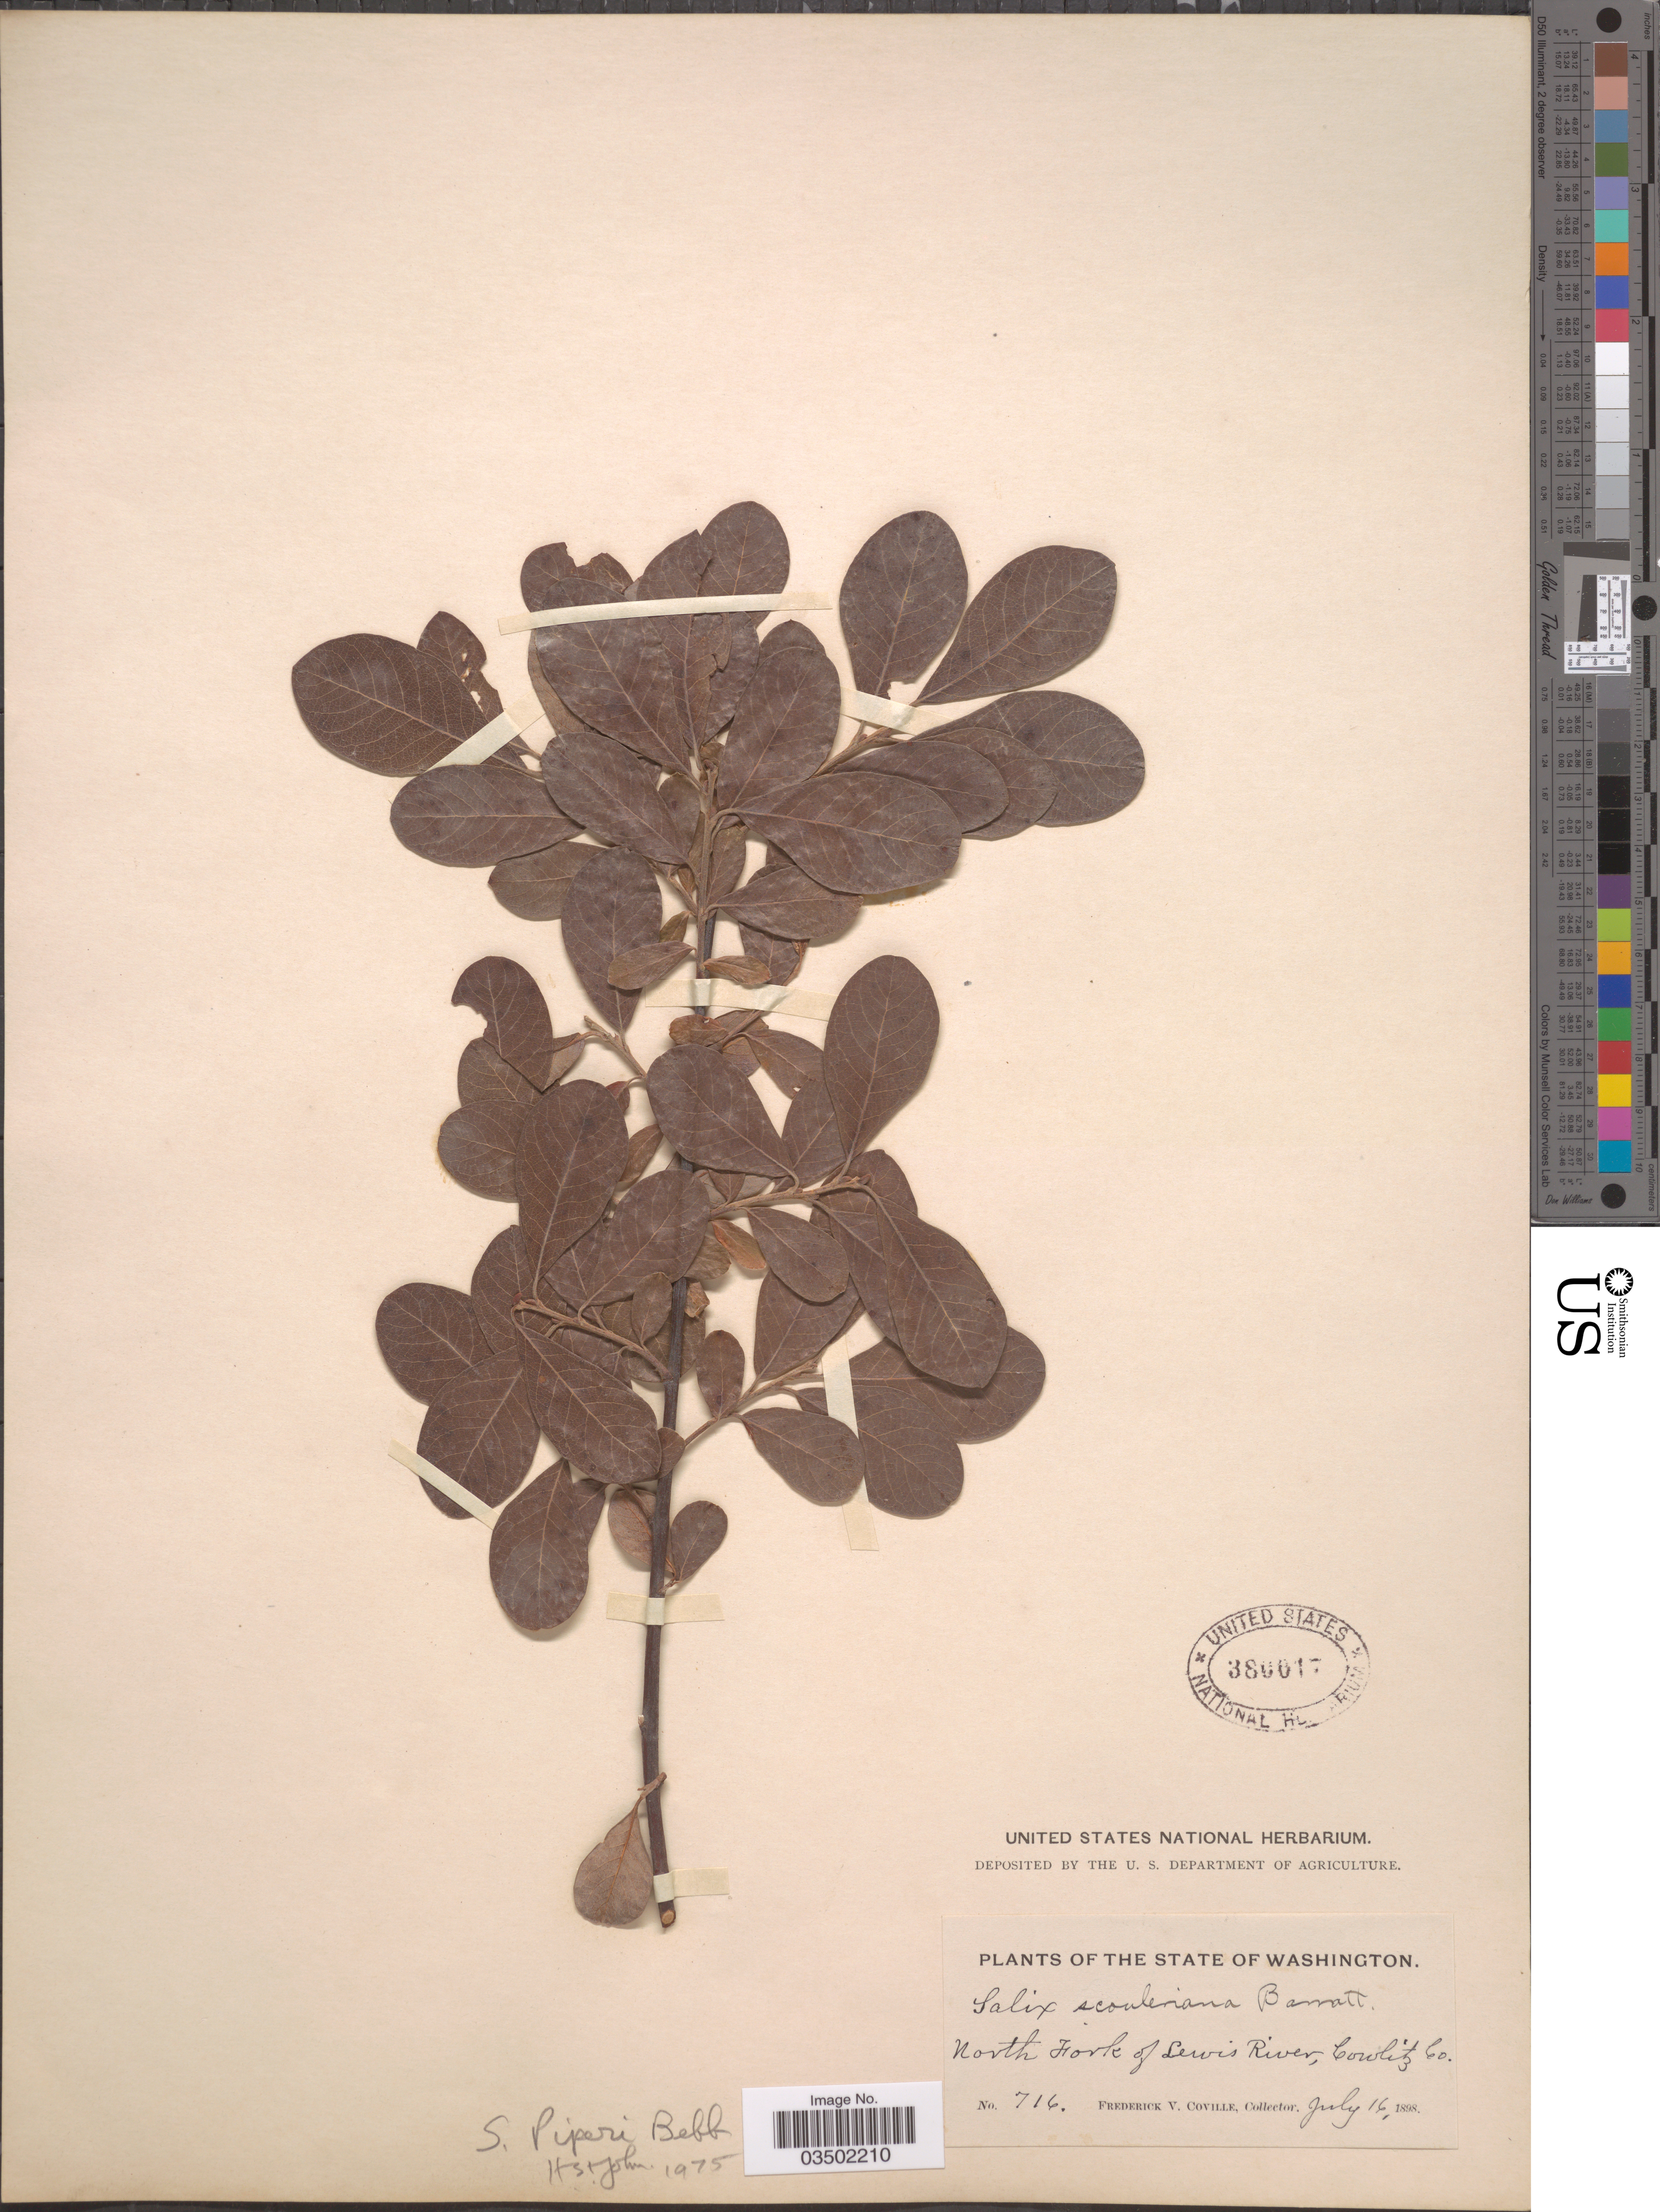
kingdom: Plantae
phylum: Tracheophyta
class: Magnoliopsida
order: Malpighiales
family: Salicaceae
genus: Salix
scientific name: Salix piperi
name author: Bebb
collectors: F. V. Coville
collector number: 716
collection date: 1898-07-16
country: United States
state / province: Washington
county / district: Cowlitz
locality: North Fork of Lewis River, Cowlitz Co.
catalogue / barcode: US 380017